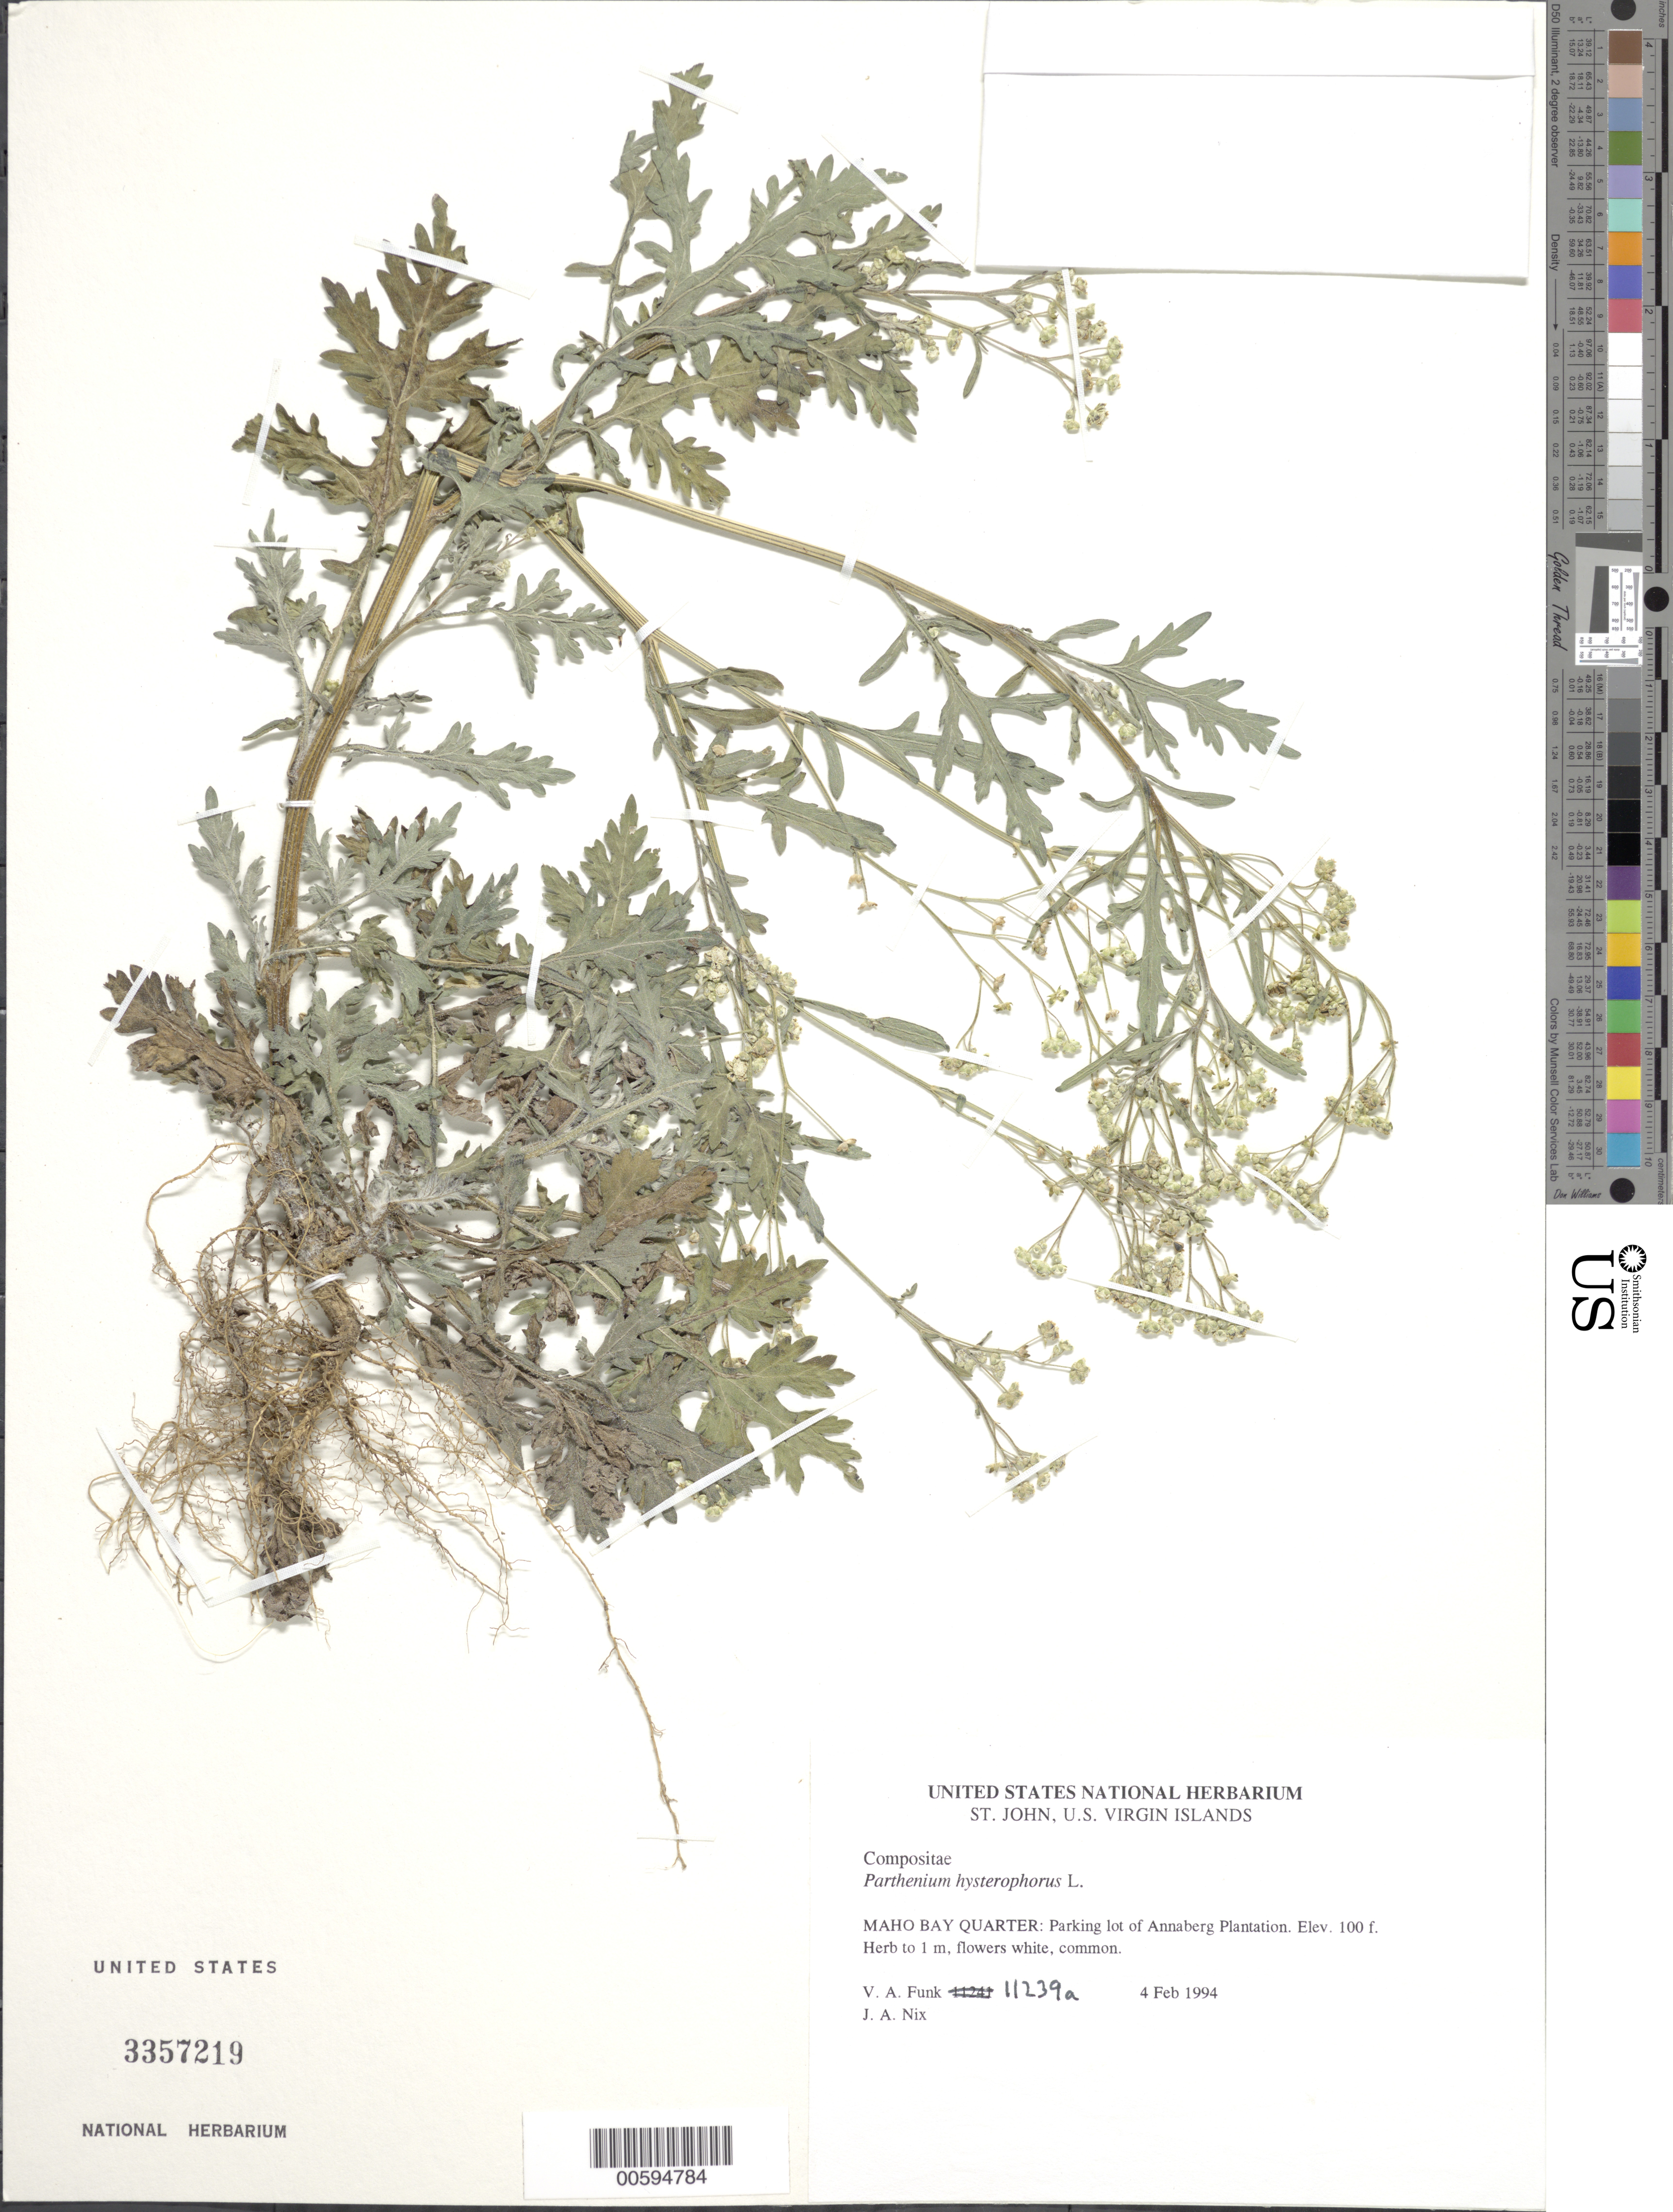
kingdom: Plantae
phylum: Tracheophyta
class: Magnoliopsida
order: Asterales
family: Asteraceae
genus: Parthenium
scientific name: Parthenium hysterophorus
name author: L.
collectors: V. Funk & J. Nix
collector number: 11239a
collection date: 1994-02-04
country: U.S. Virgin Islands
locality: St. John, Maho Bay Quarter, Parking lot of Annaberg Plantation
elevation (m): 30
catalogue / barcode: US 3357219